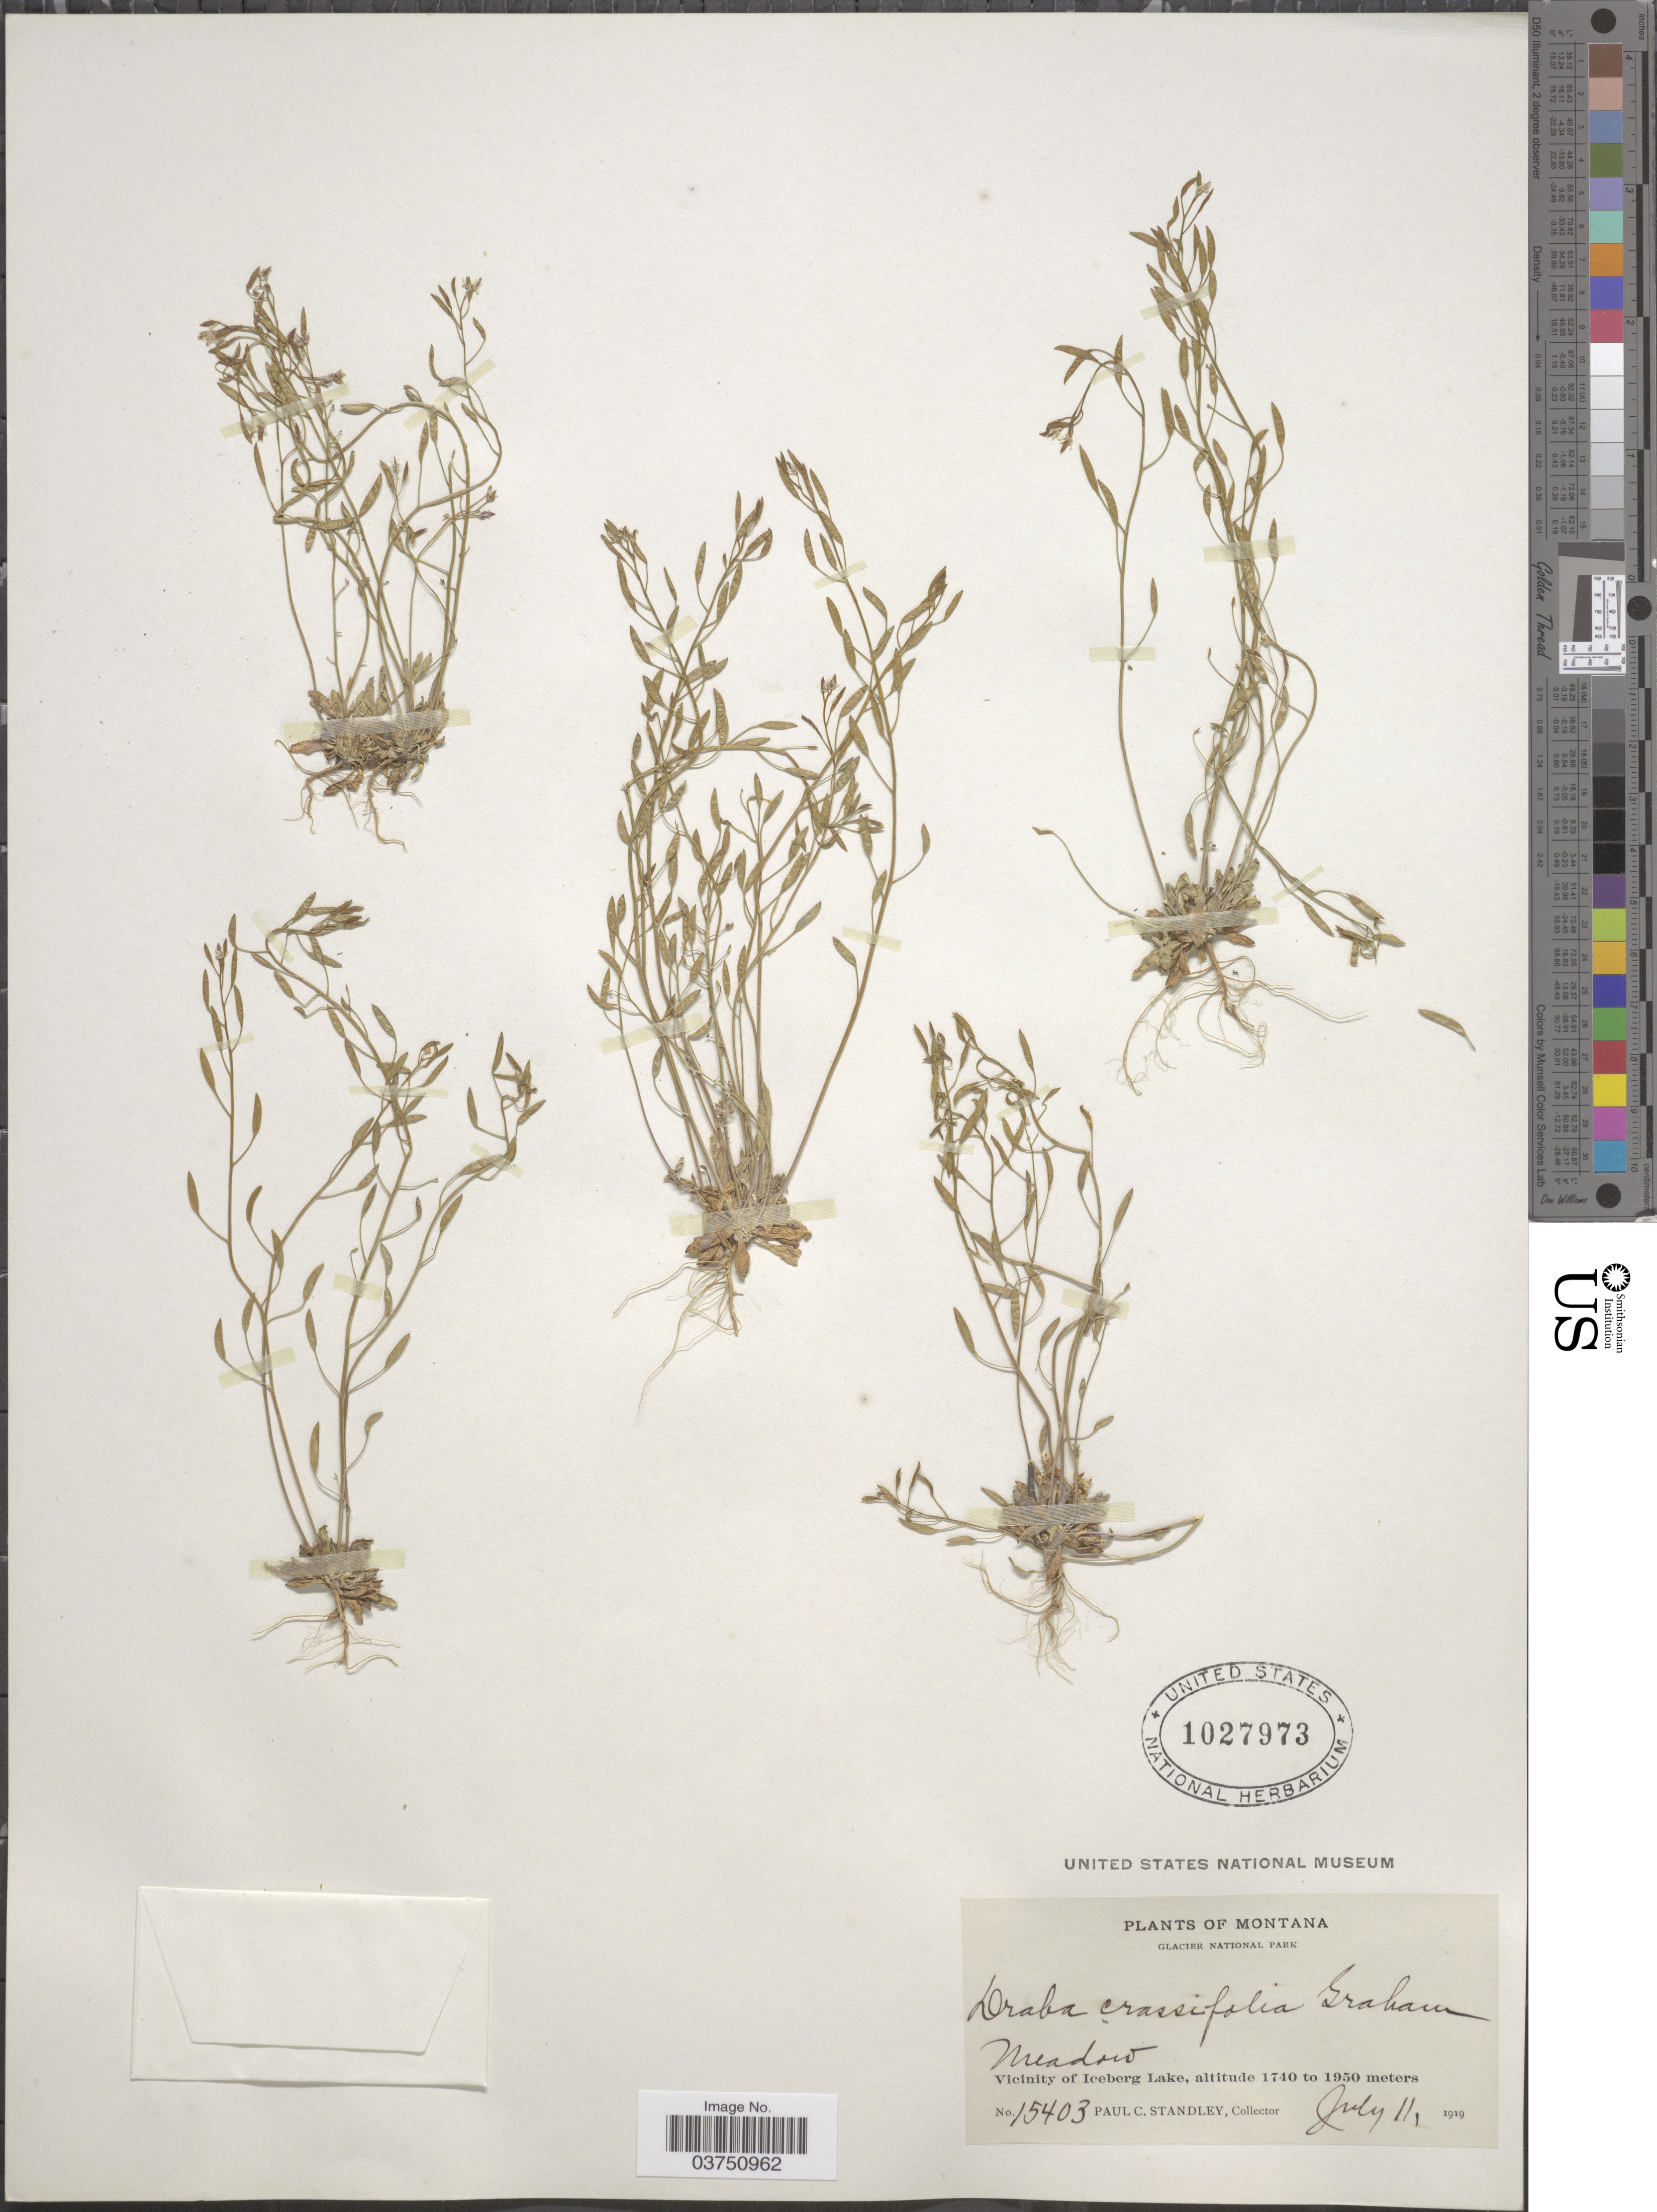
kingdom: Plantae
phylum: Tracheophyta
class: Magnoliopsida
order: Brassicales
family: Brassicaceae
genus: Draba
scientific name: Draba crassifolia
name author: Graham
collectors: P. C. Standley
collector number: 15403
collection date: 1919-07-11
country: United States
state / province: Montana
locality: Glacier National Park. Vicinity of Iceberg Lake.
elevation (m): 1740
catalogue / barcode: US 1027973